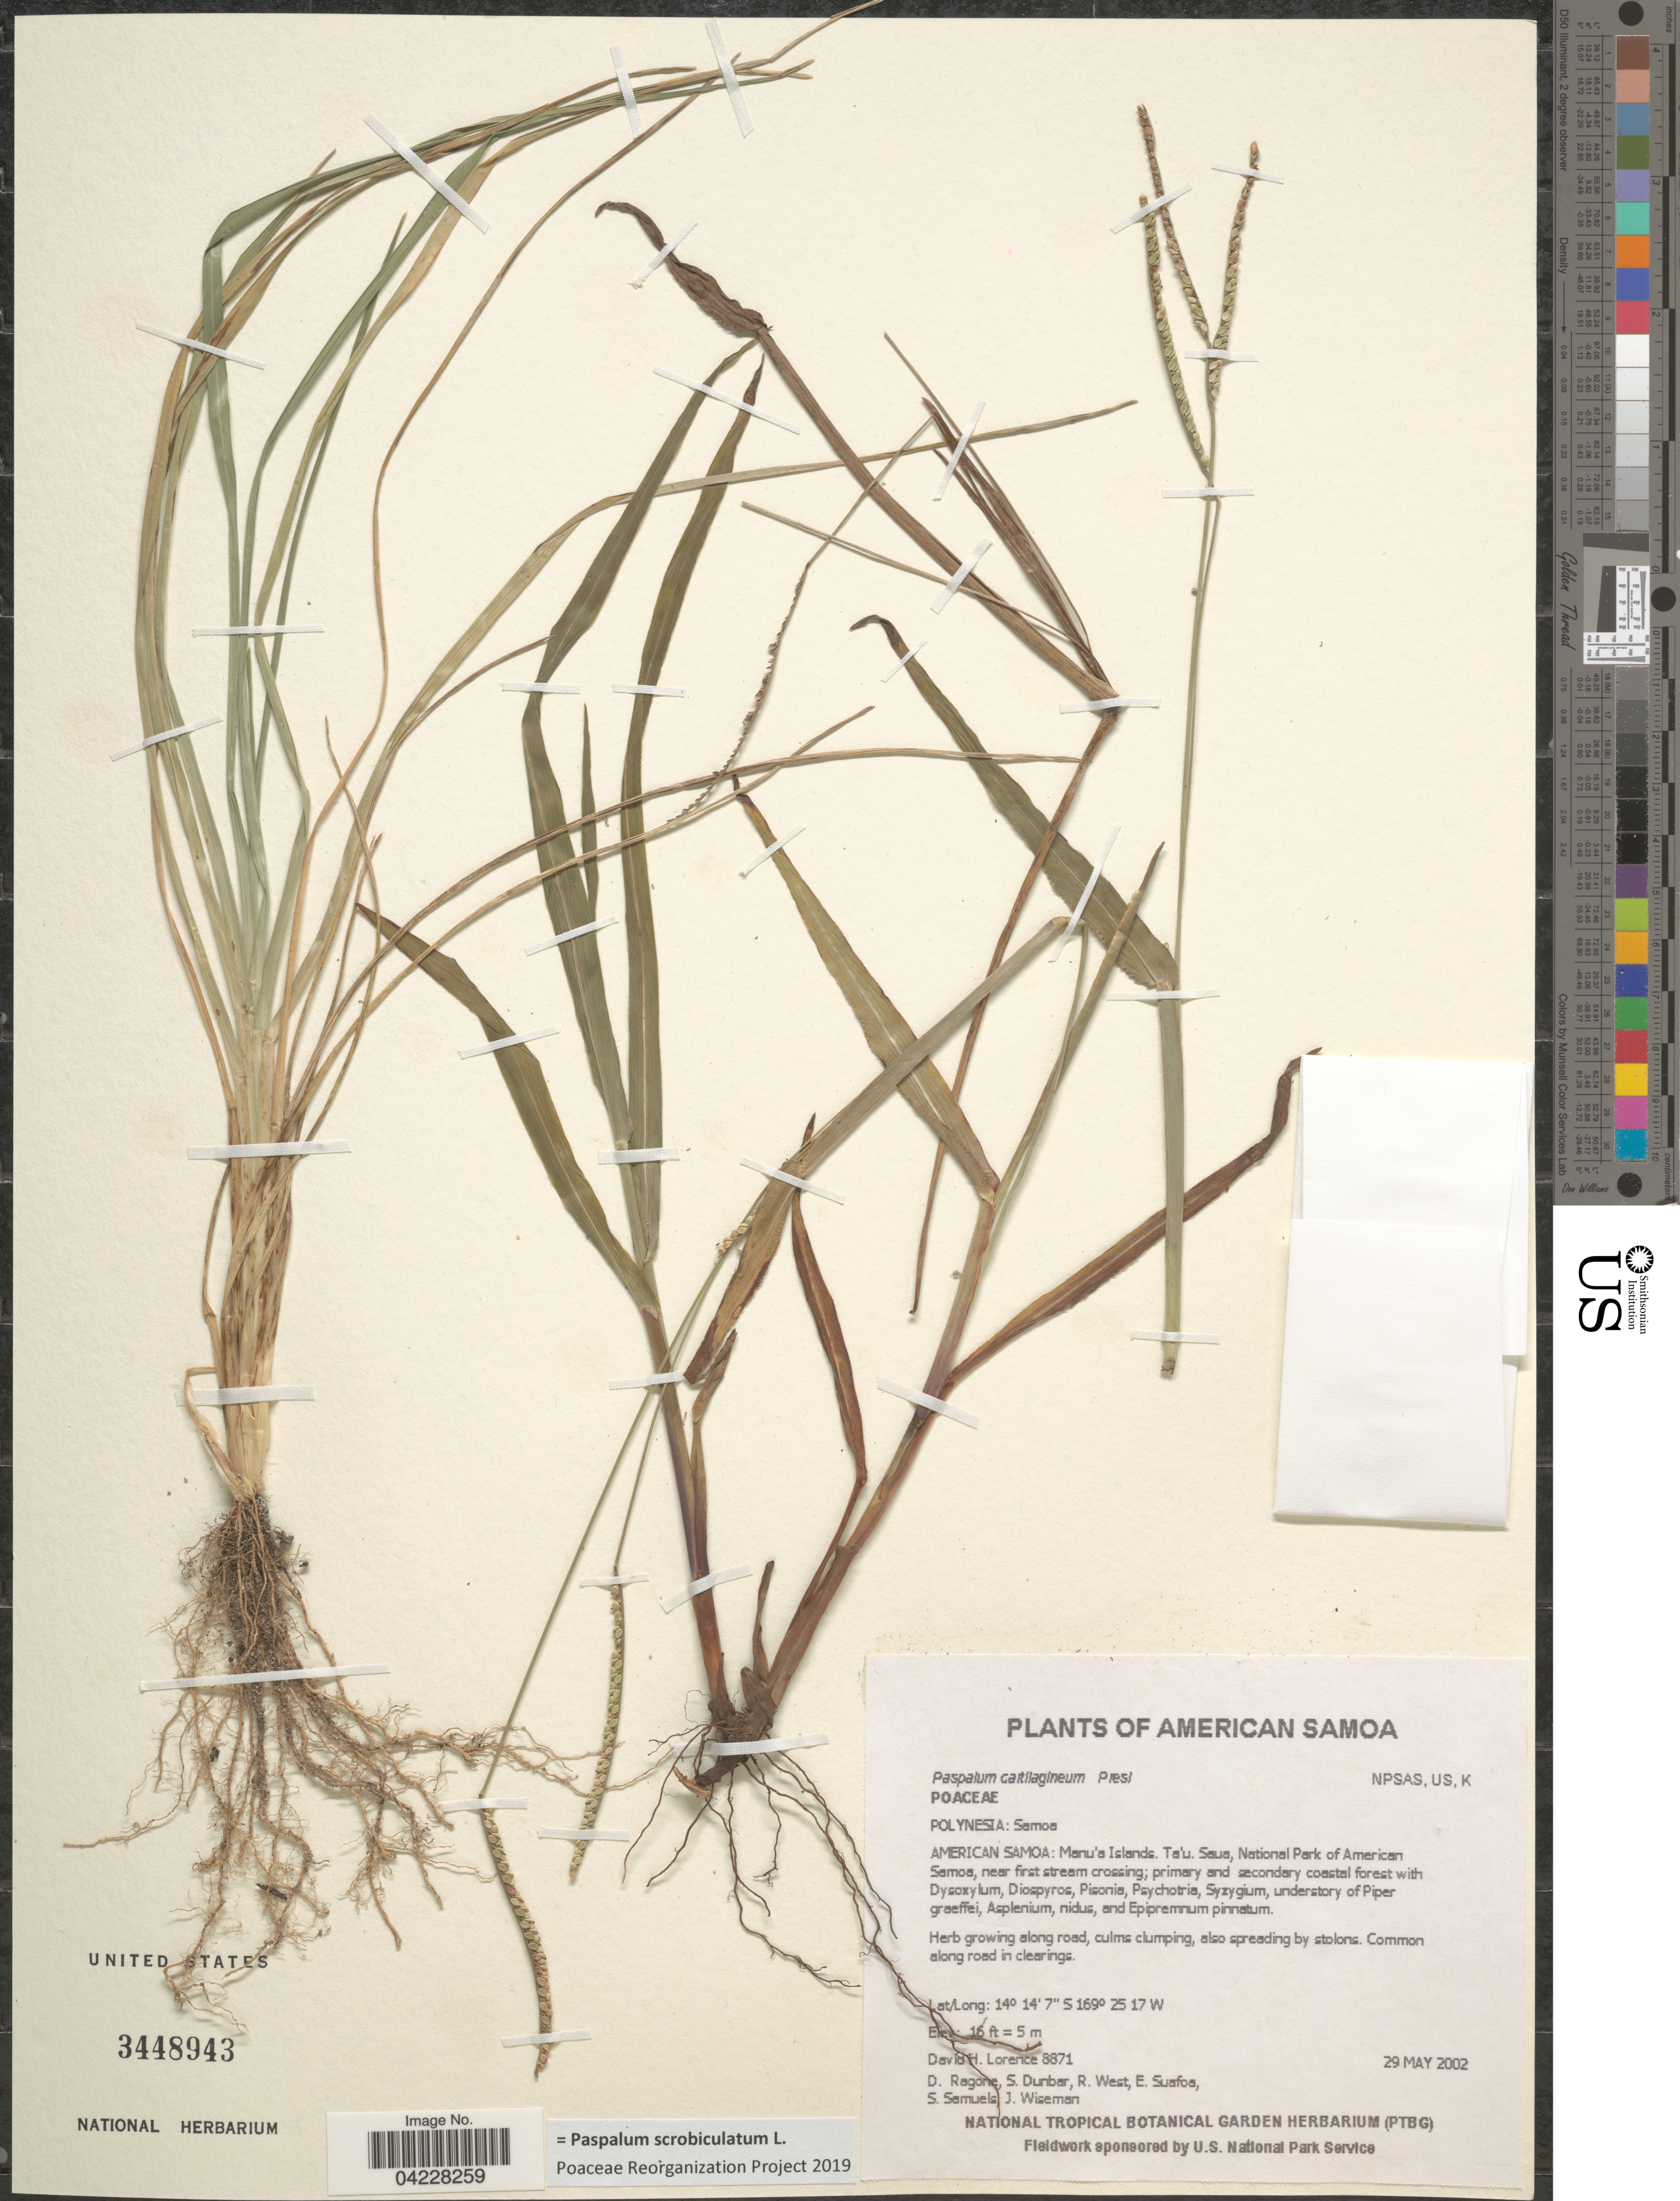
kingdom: Plantae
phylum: Tracheophyta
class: Liliopsida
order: Poales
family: Poaceae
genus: Paspalum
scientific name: Paspalum scrobiculatum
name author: L.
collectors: D. Lorence, D. Ragone, S. Dunbar, R. West & et al.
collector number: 8871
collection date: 2002-05-29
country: American Samoa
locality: Polynesia: Samos. Manu'a Islands. Ts'u. Saus, National Park of American Samoa, near first stream crossing.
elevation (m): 5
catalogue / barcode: US 3448943